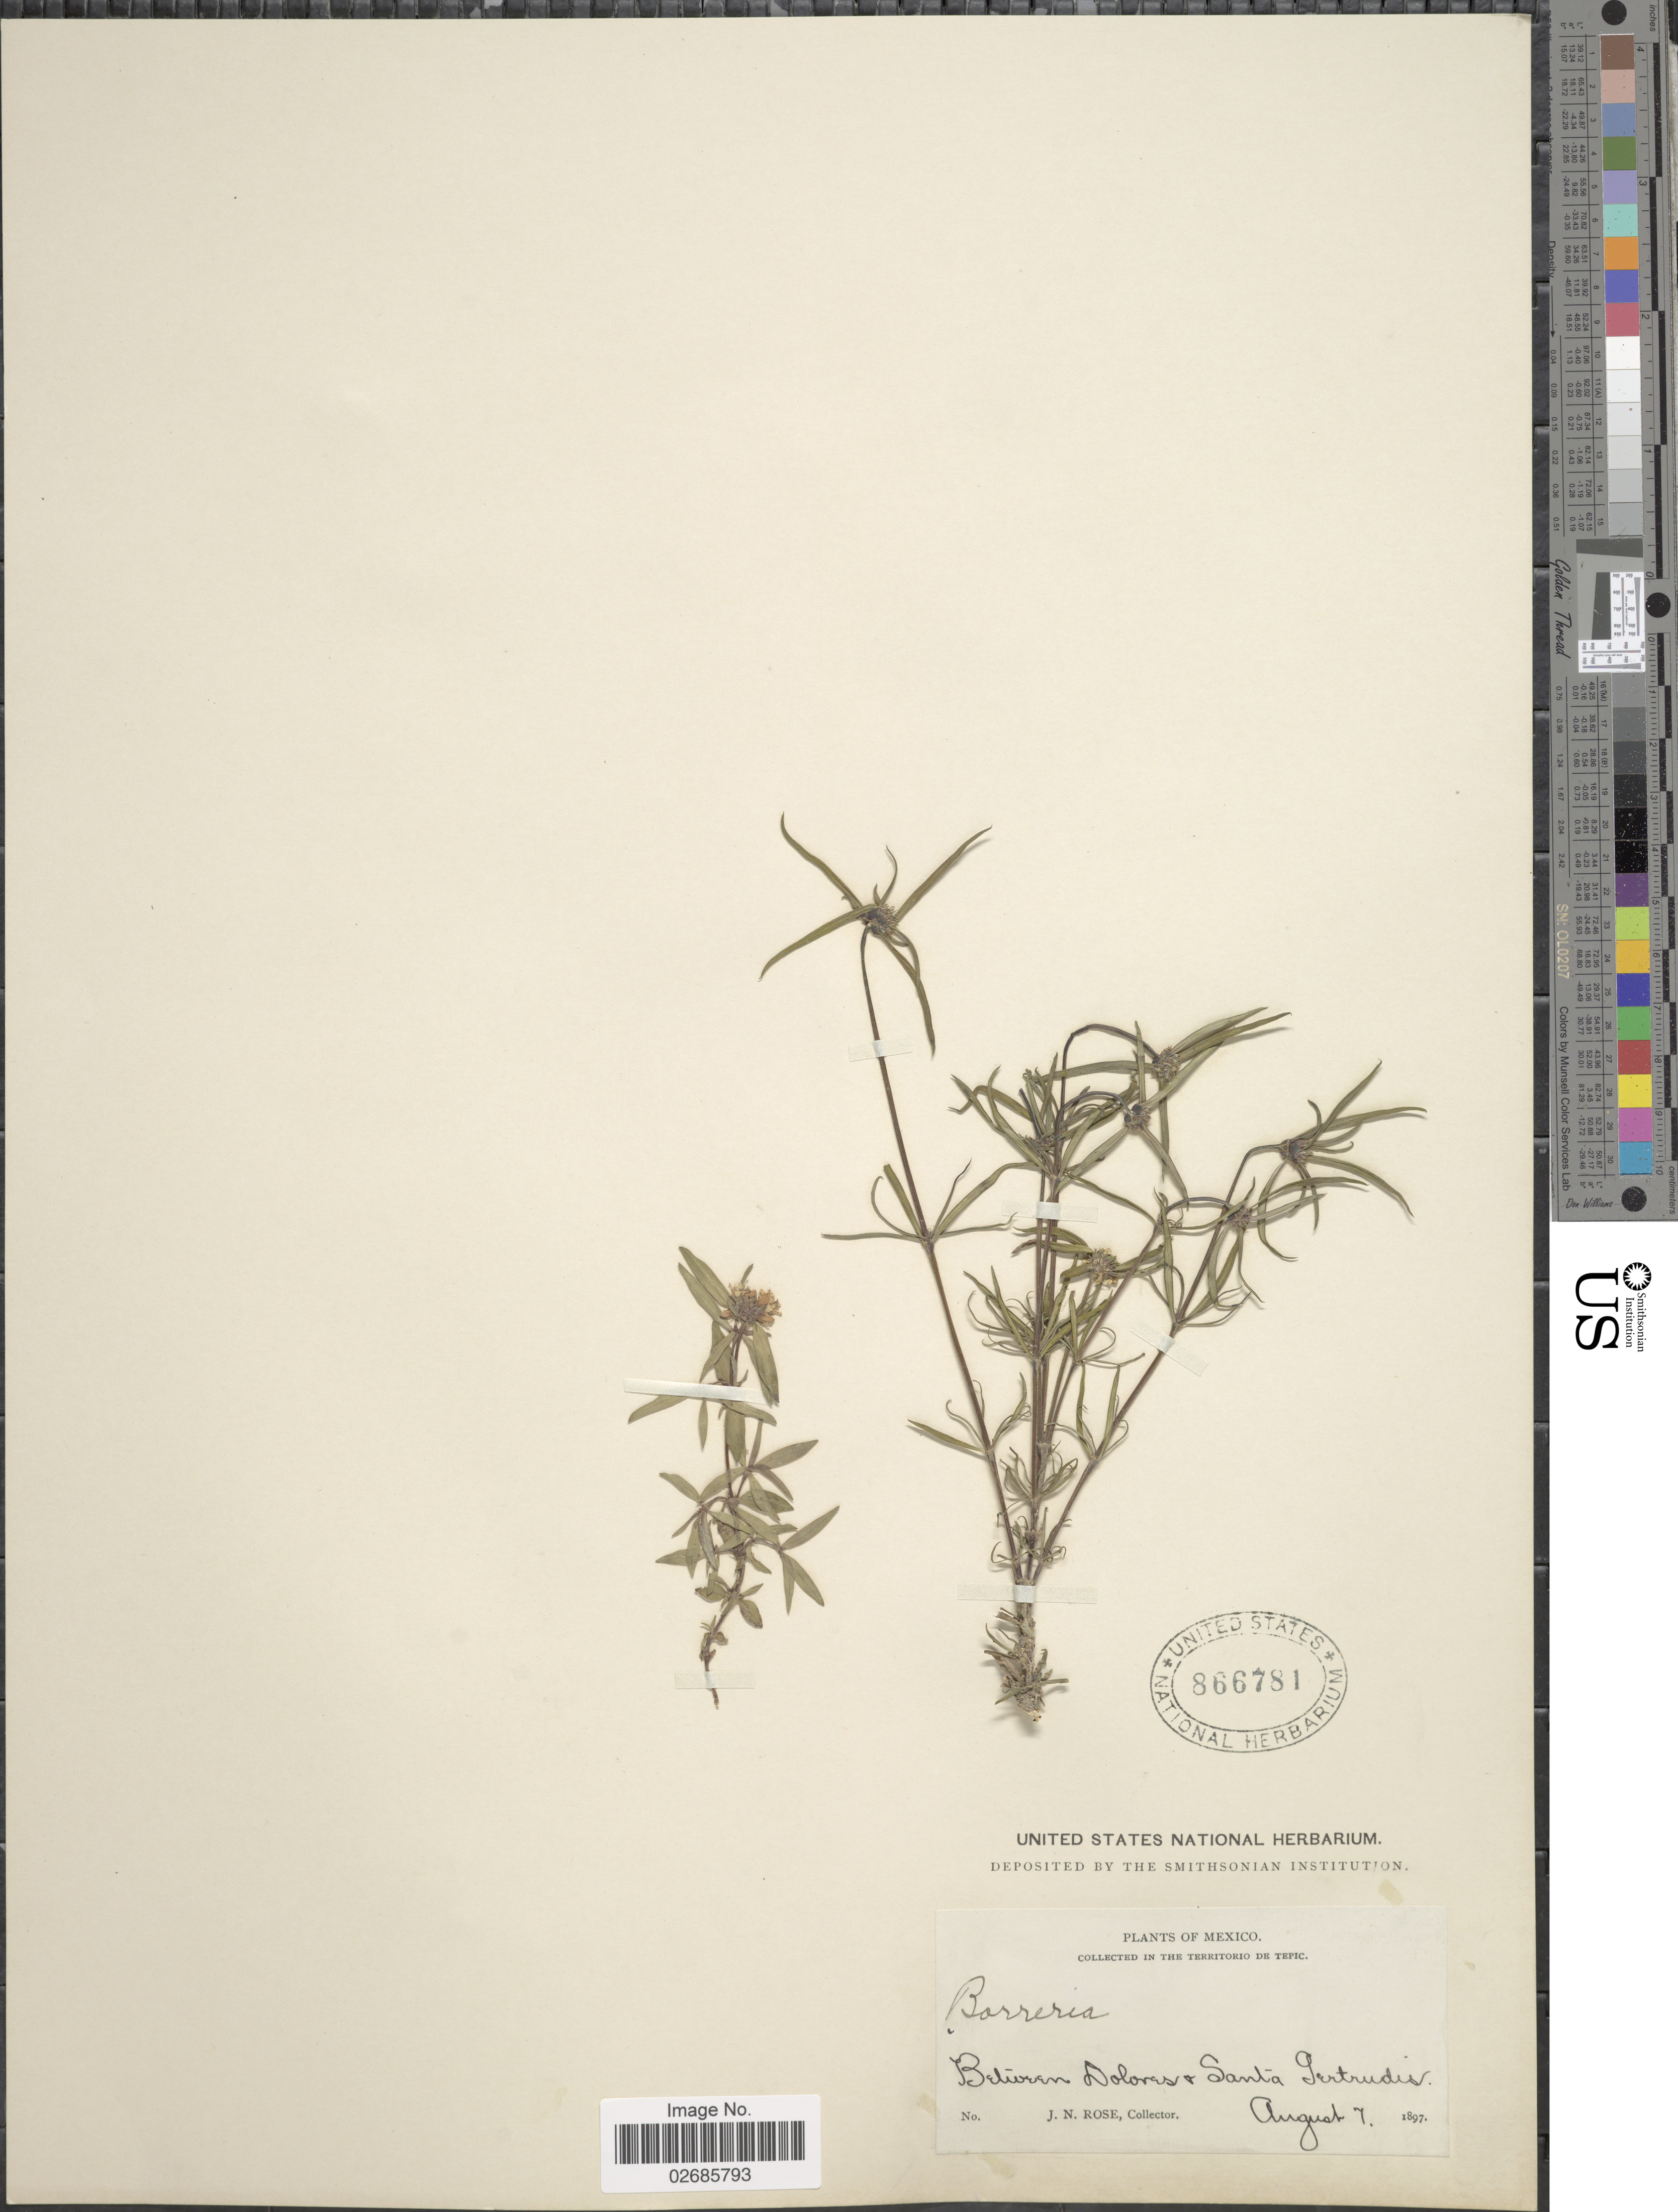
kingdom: Plantae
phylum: Tracheophyta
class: Magnoliopsida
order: Gentianales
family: Rubiaceae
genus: Borreria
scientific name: Borreria sp.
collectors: J. N. Rose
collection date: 1897-08-07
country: Mexico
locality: In the Territorio de Tepic, Between Dolores & Santa Gertrudis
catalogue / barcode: US 866781